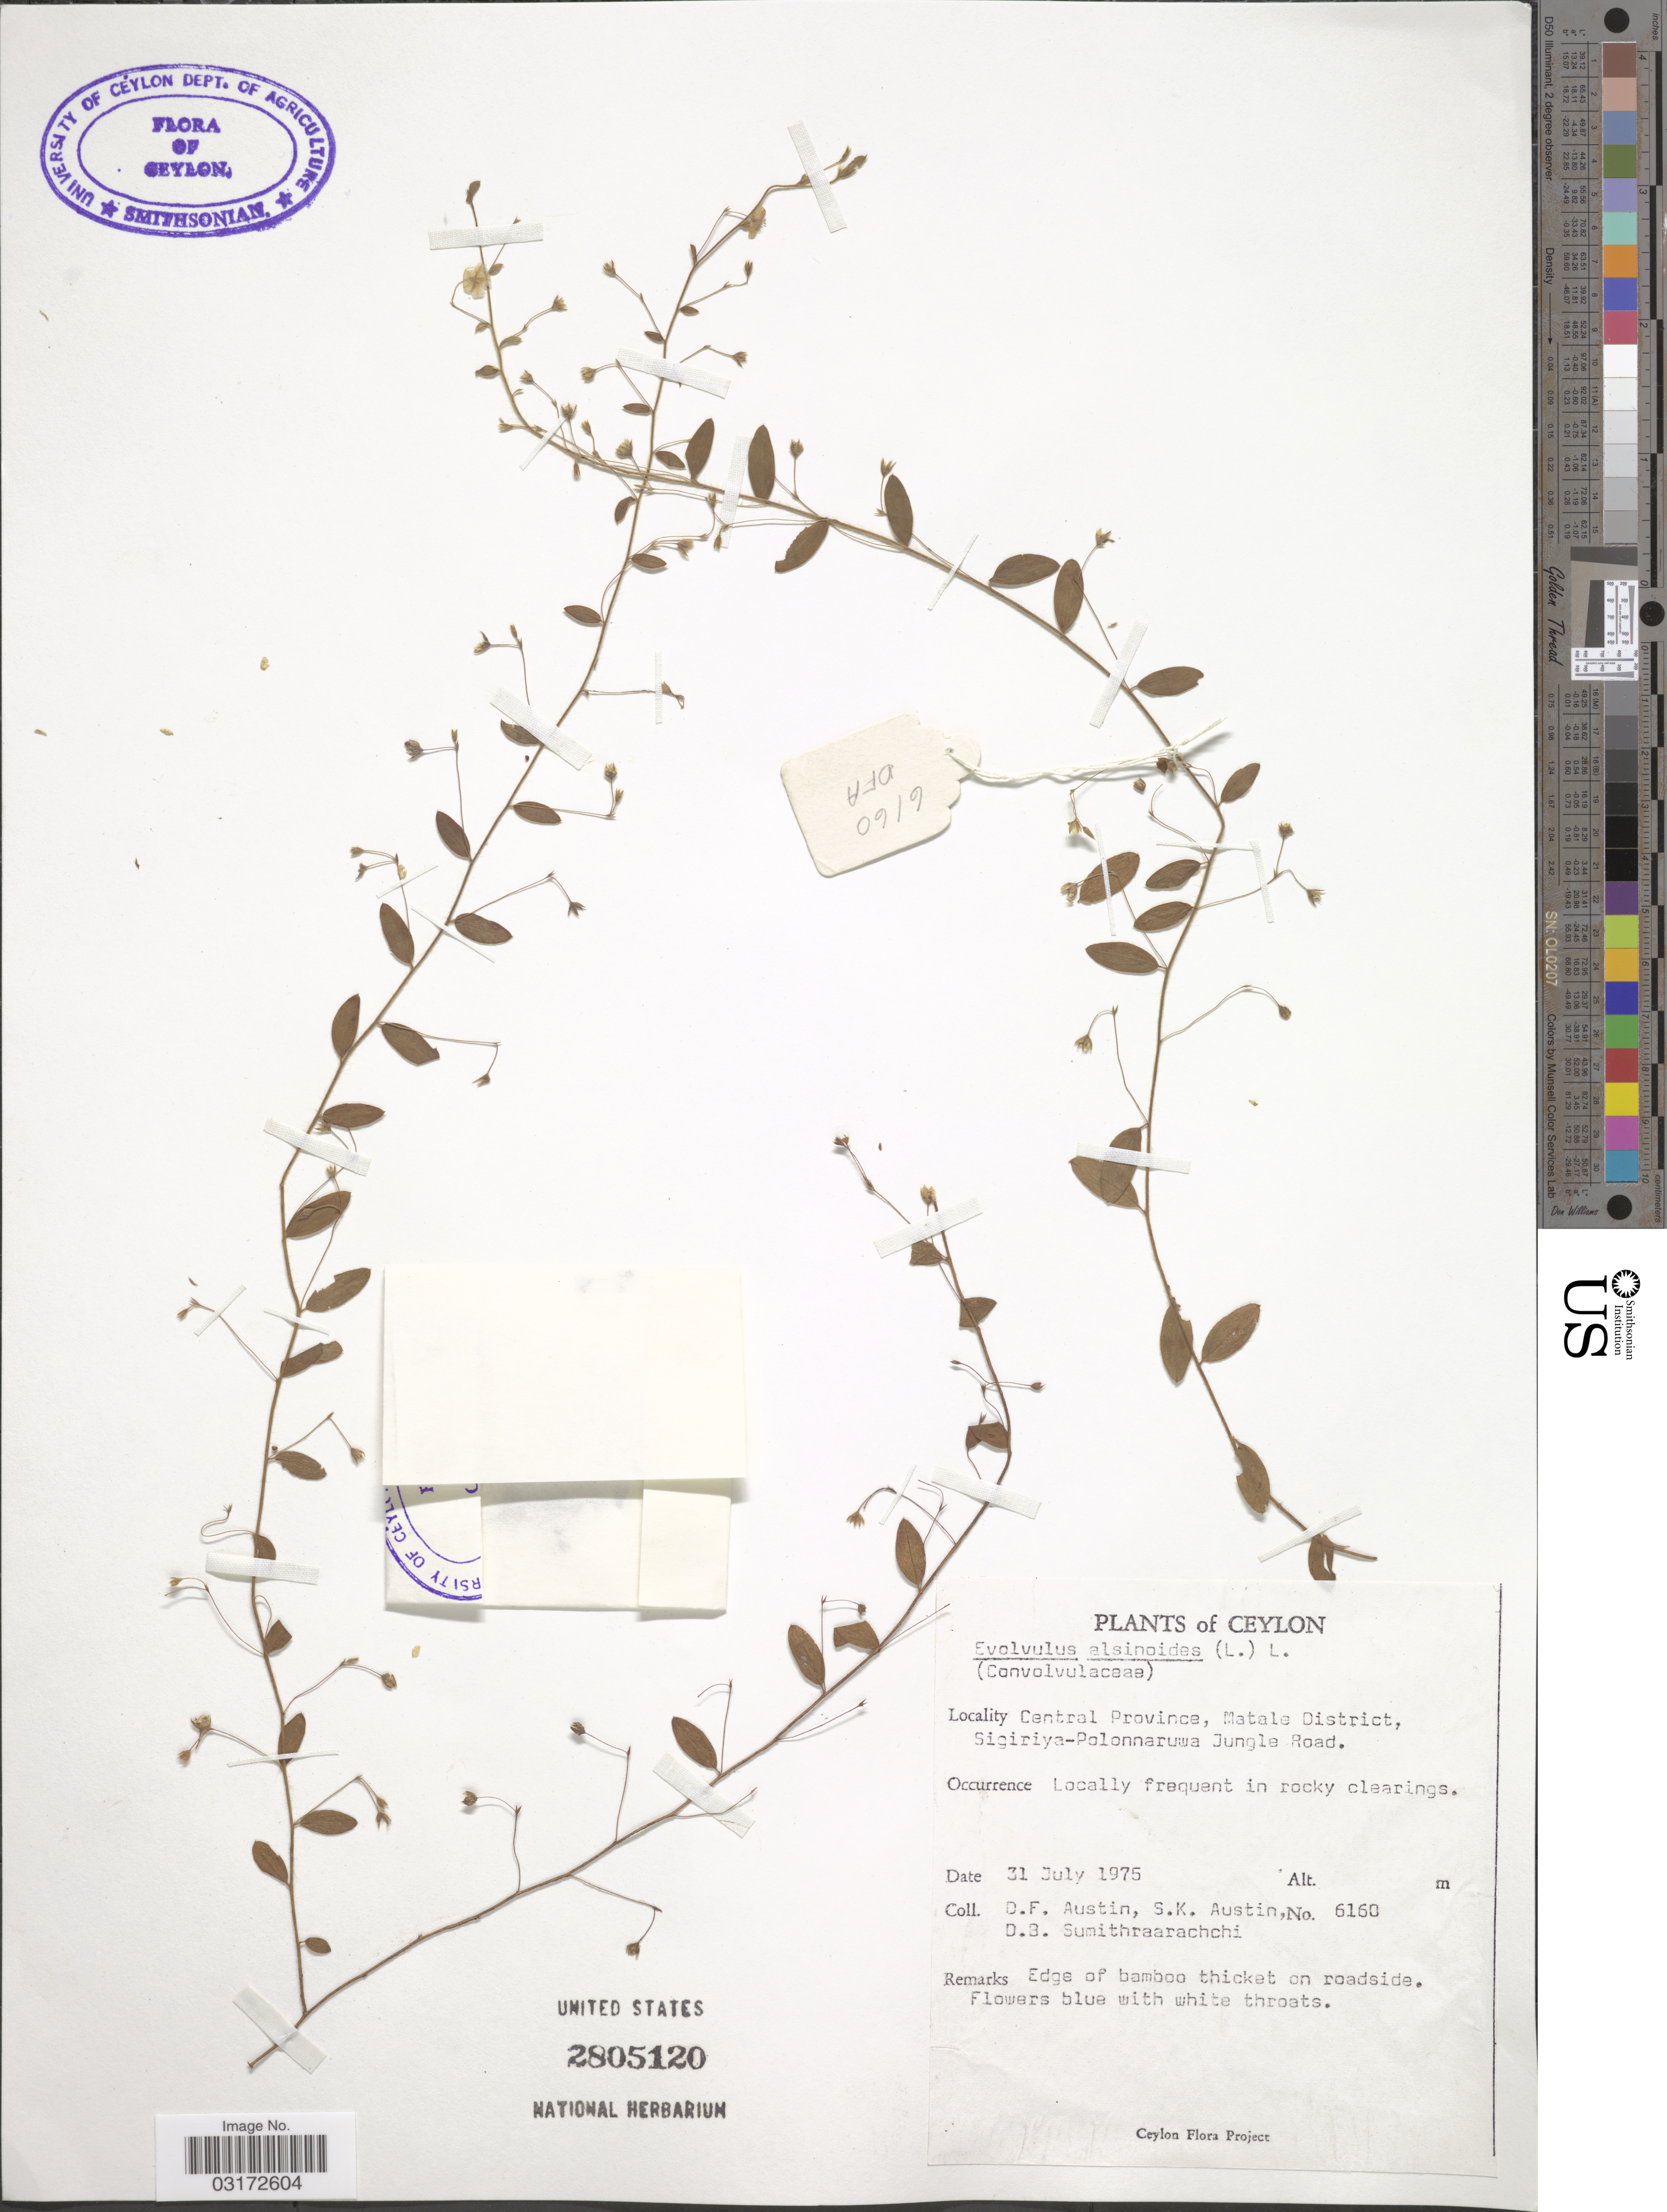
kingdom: Plantae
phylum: Tracheophyta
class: Magnoliopsida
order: Solanales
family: Convolvulaceae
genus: Evolvulus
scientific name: Evolvulus alsinoides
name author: (L.) L.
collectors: D. Austin, S. Austin & D. B. Sumithraarachchi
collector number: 6160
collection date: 1975-07-31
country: Sri Lanka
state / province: Central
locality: Ceylon. Central Province, Matale District, Sigiriya-Polonnaruwa Jungle Road.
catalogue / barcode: US 2805120